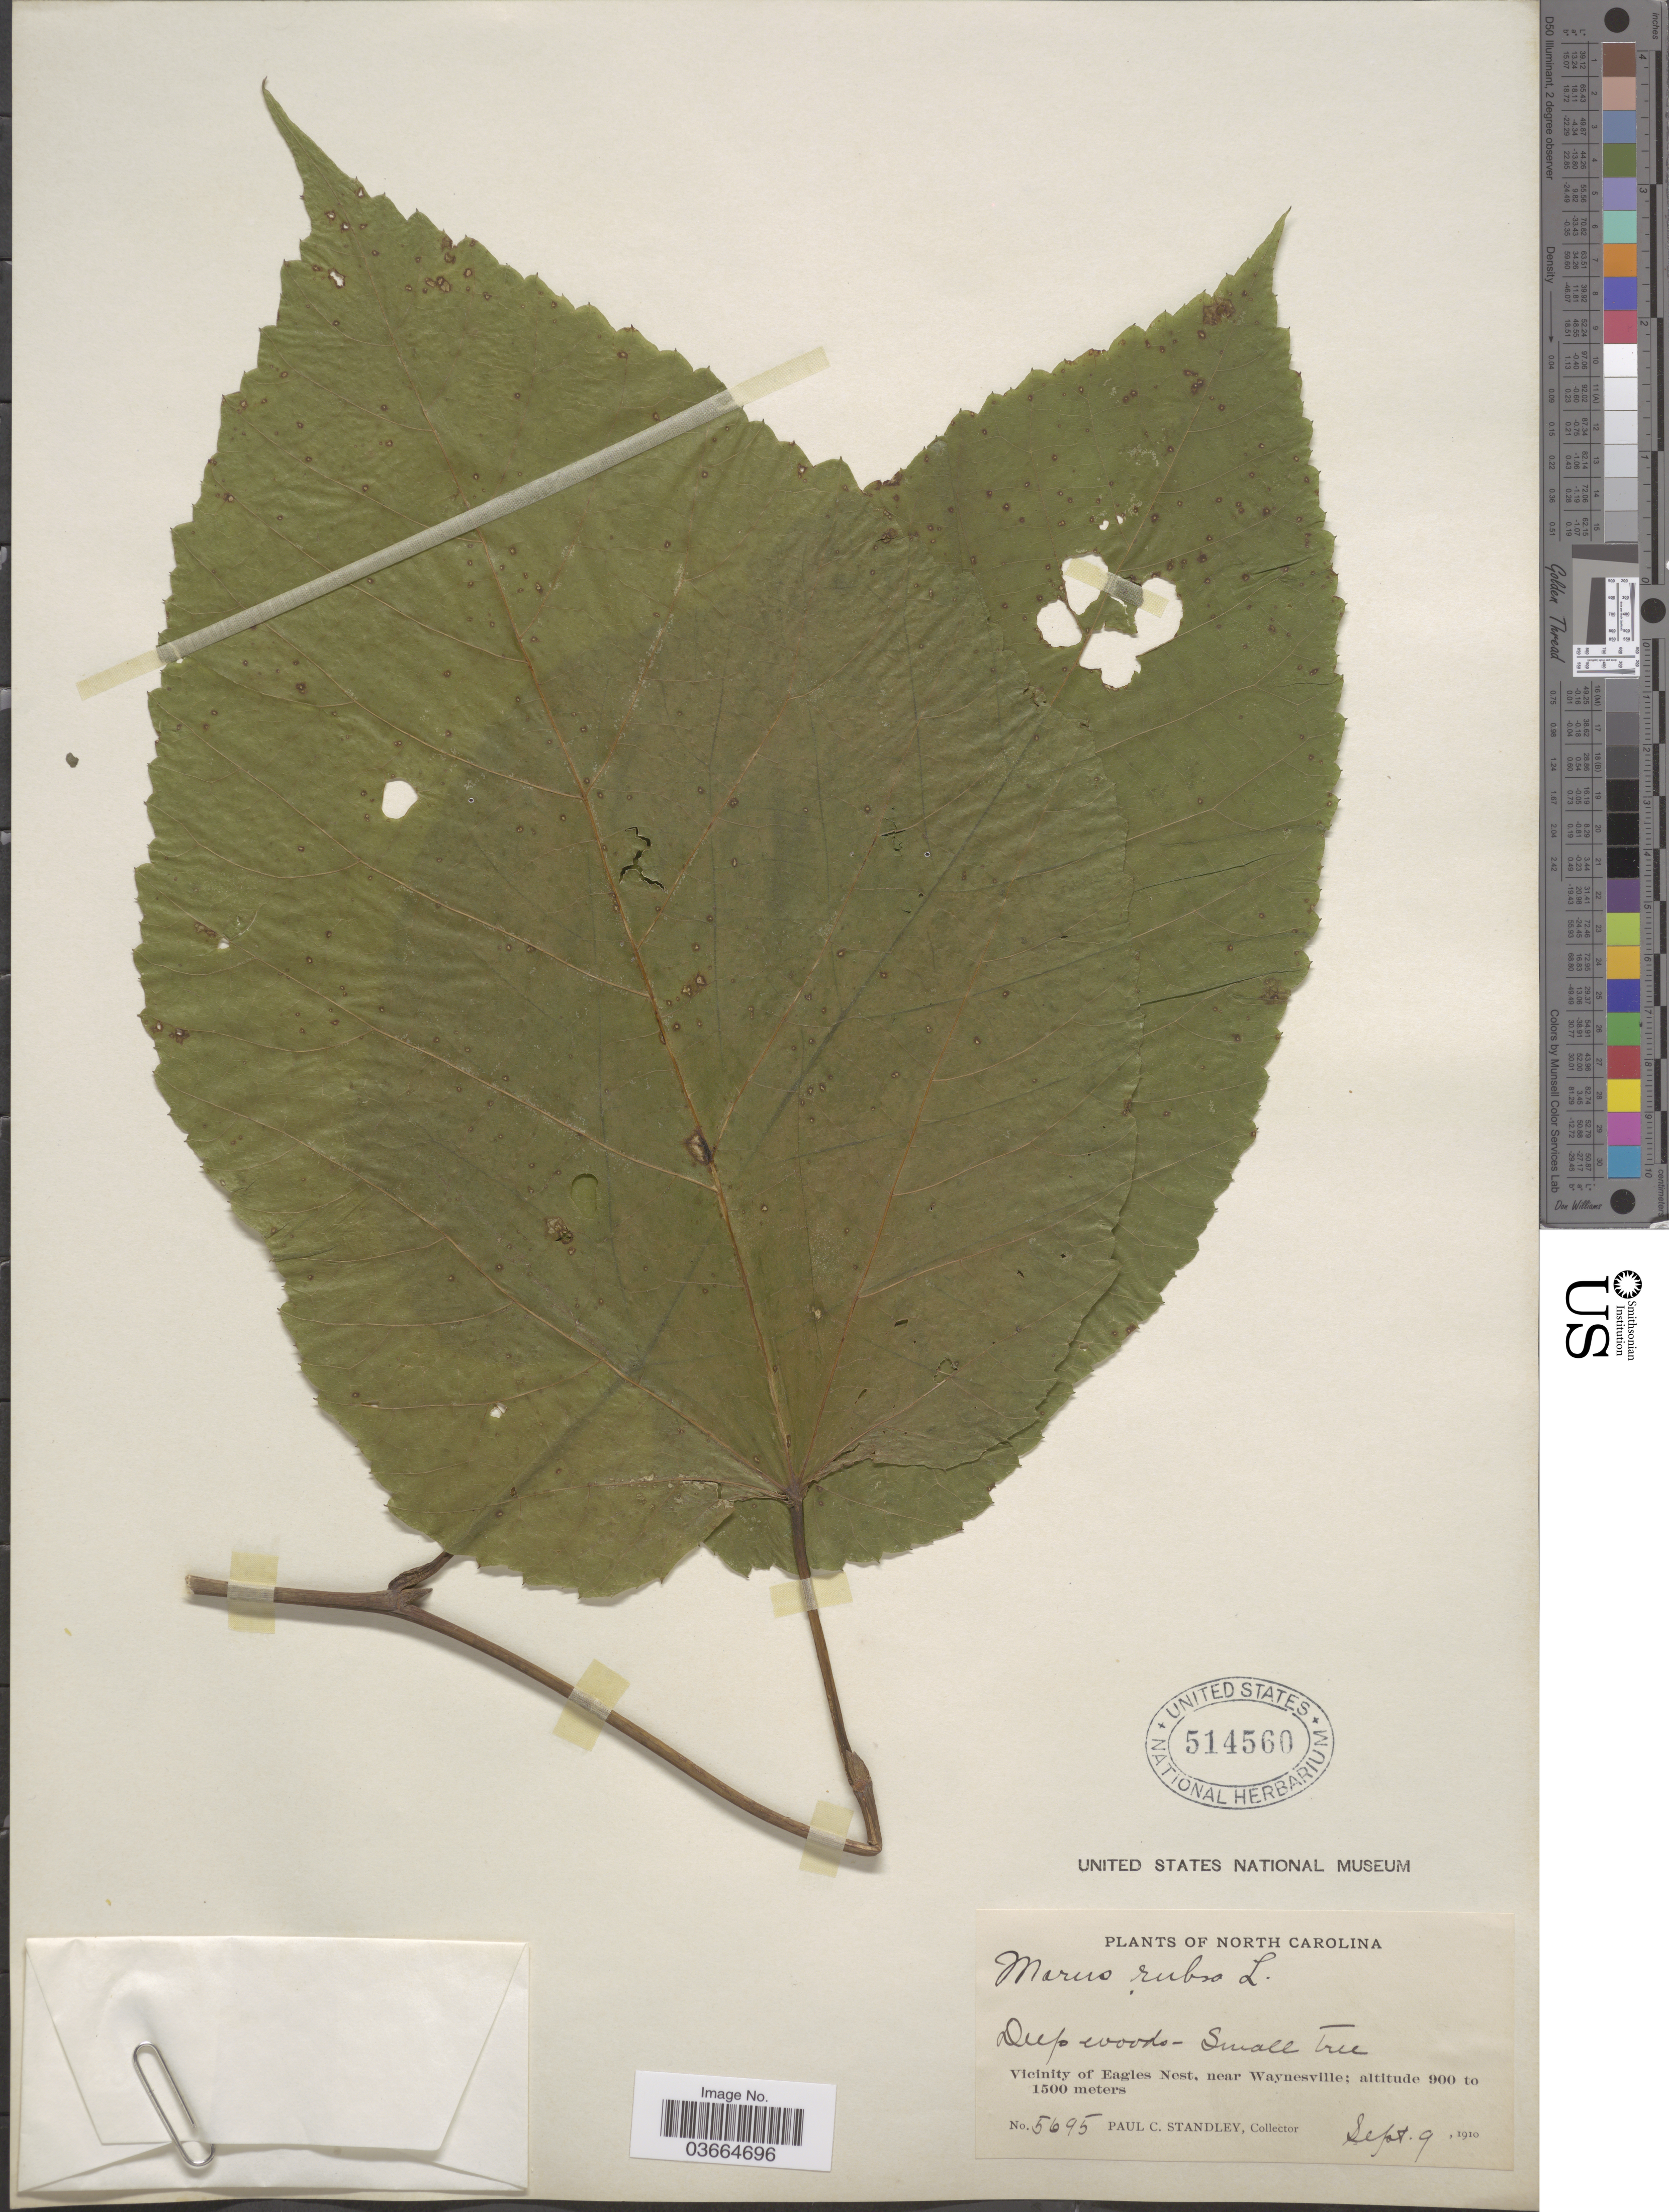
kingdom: Plantae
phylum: Tracheophyta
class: Magnoliopsida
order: Rosales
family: Moraceae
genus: Morus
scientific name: Morus rubra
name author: L.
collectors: P. C. Standley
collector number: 5695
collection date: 1910-09-09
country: United States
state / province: North Carolina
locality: Vicinity of Eagles Nest, near Waynesville.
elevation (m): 900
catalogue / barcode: US 514560